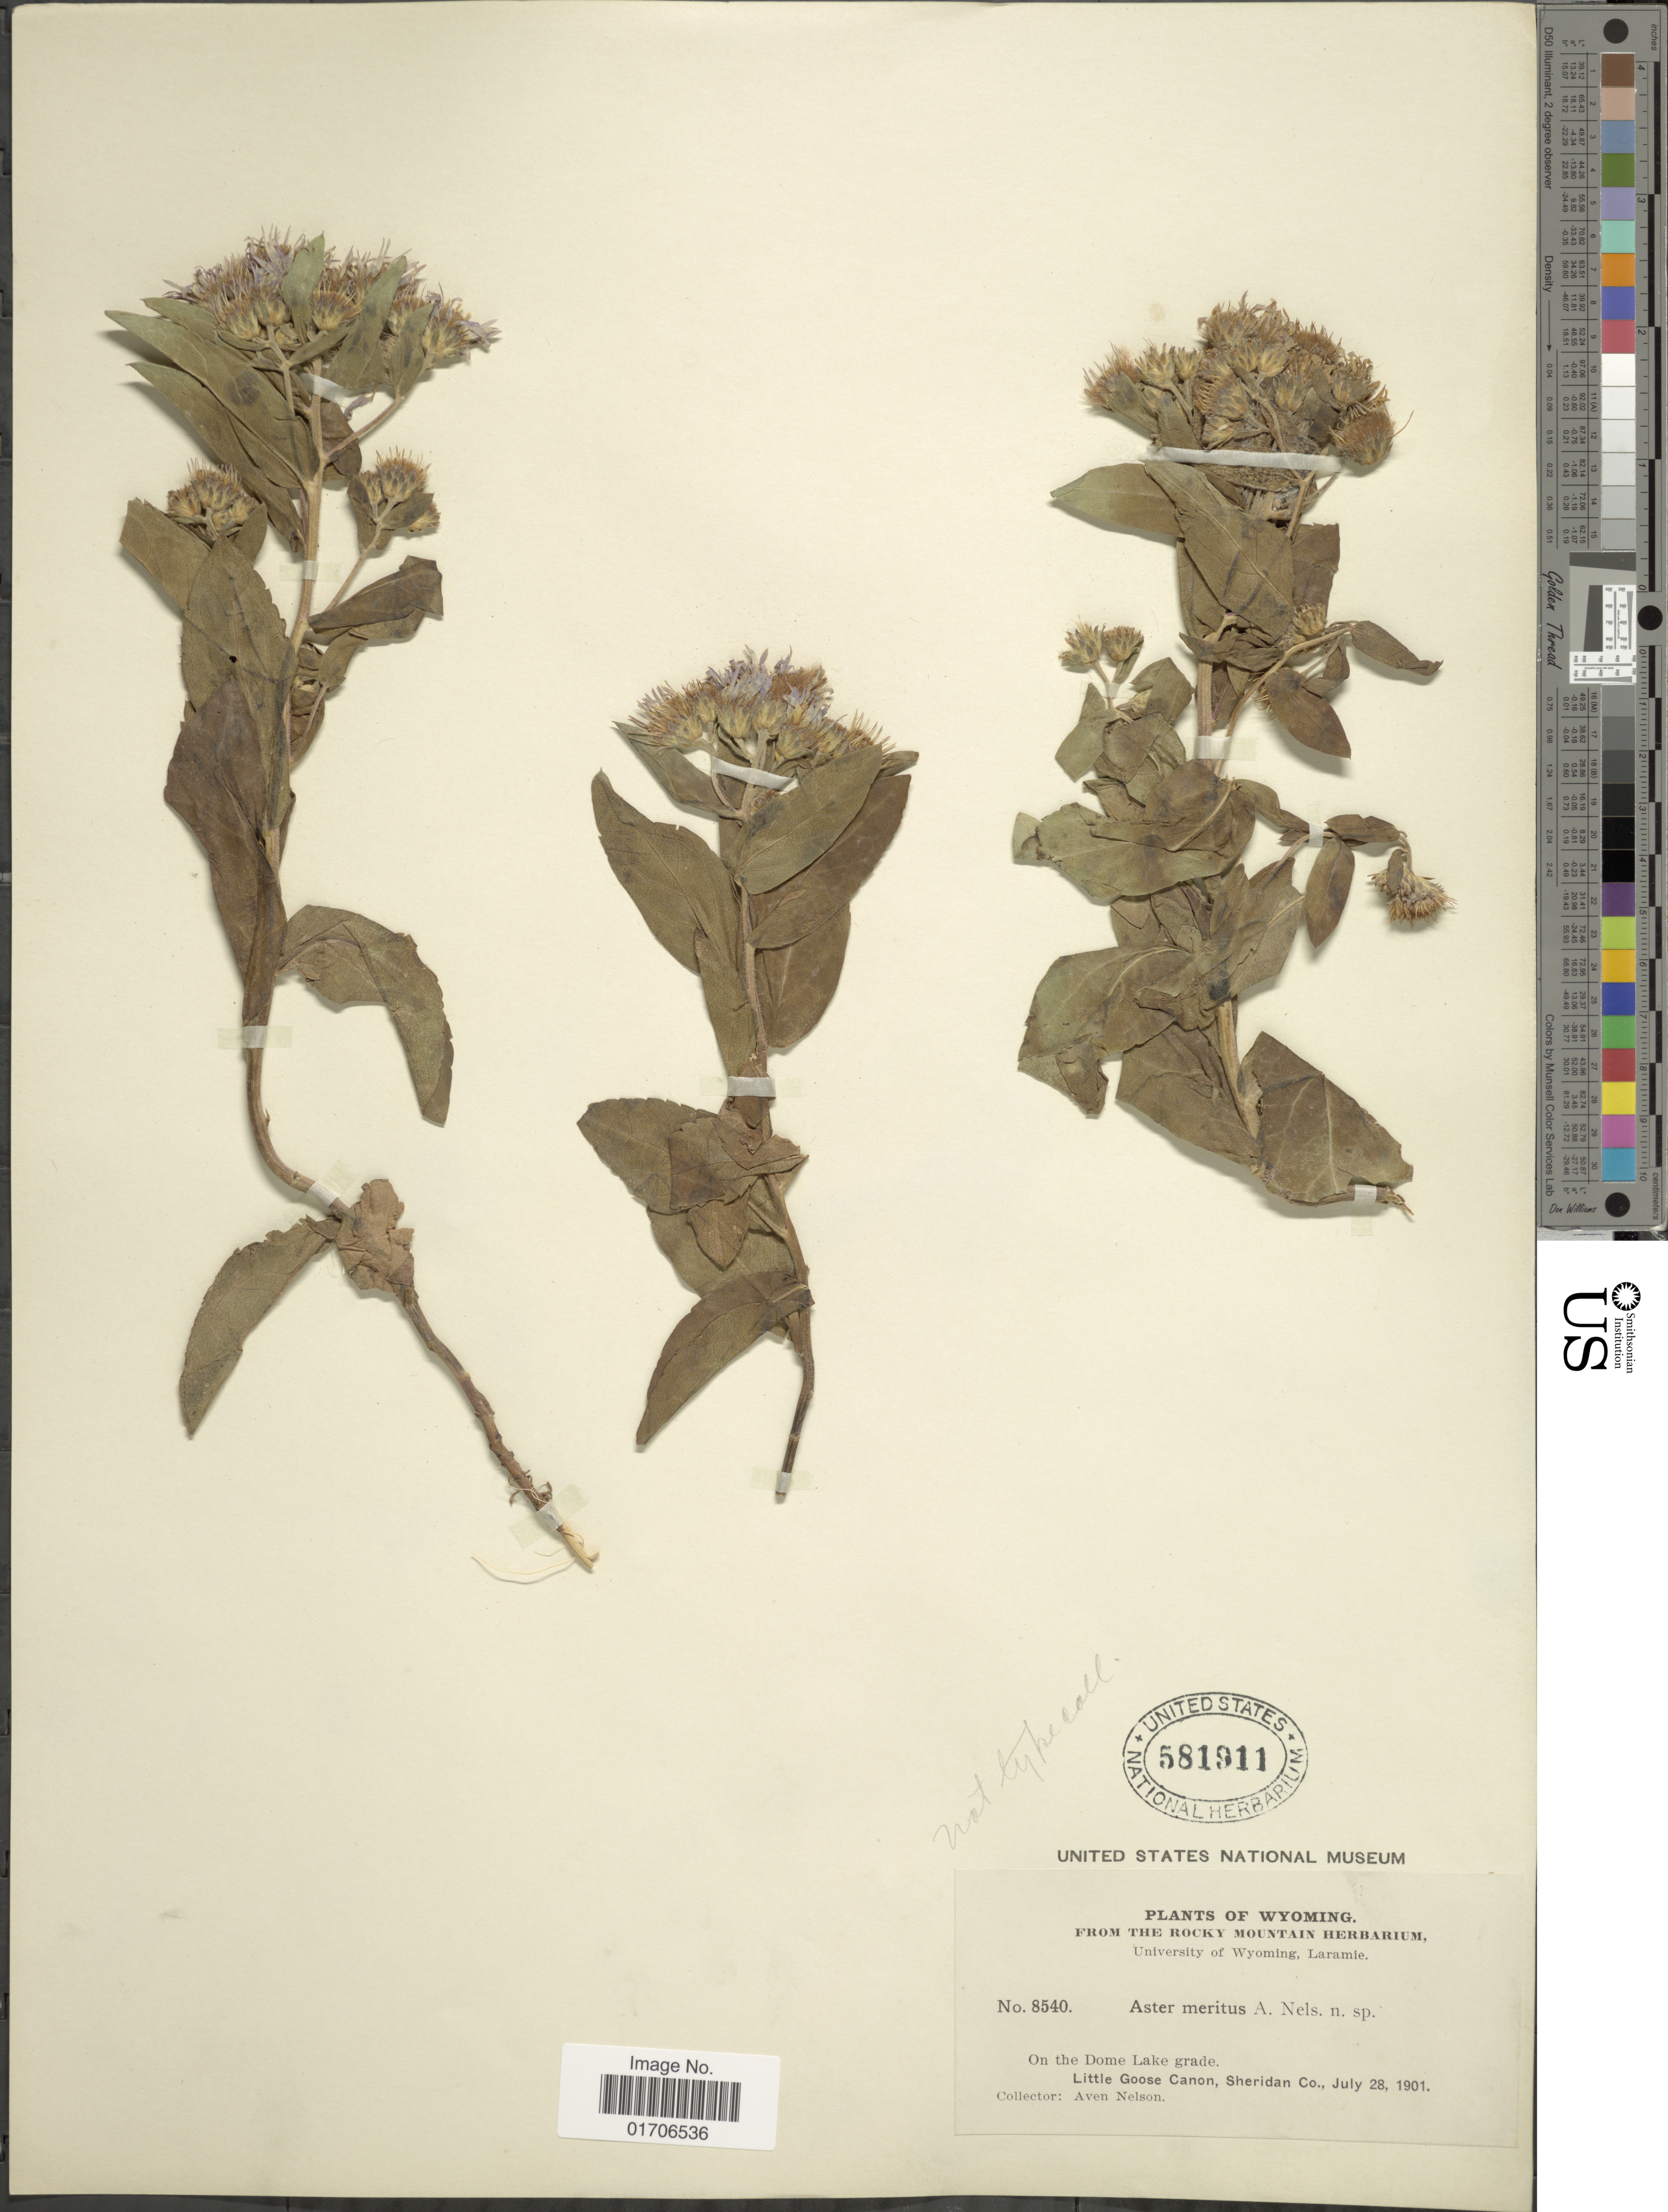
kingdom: Plantae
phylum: Tracheophyta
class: Magnoliopsida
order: Asterales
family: Asteraceae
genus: Eurybia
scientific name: Eurybia merita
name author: (A. Nelson) G.L. Nesom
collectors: A. Nelson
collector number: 8540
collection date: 1901-07-28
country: United States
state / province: Wyoming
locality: On the Dome Lake grade. Little Goose Canon, Sheridan Co.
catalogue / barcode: US 581911